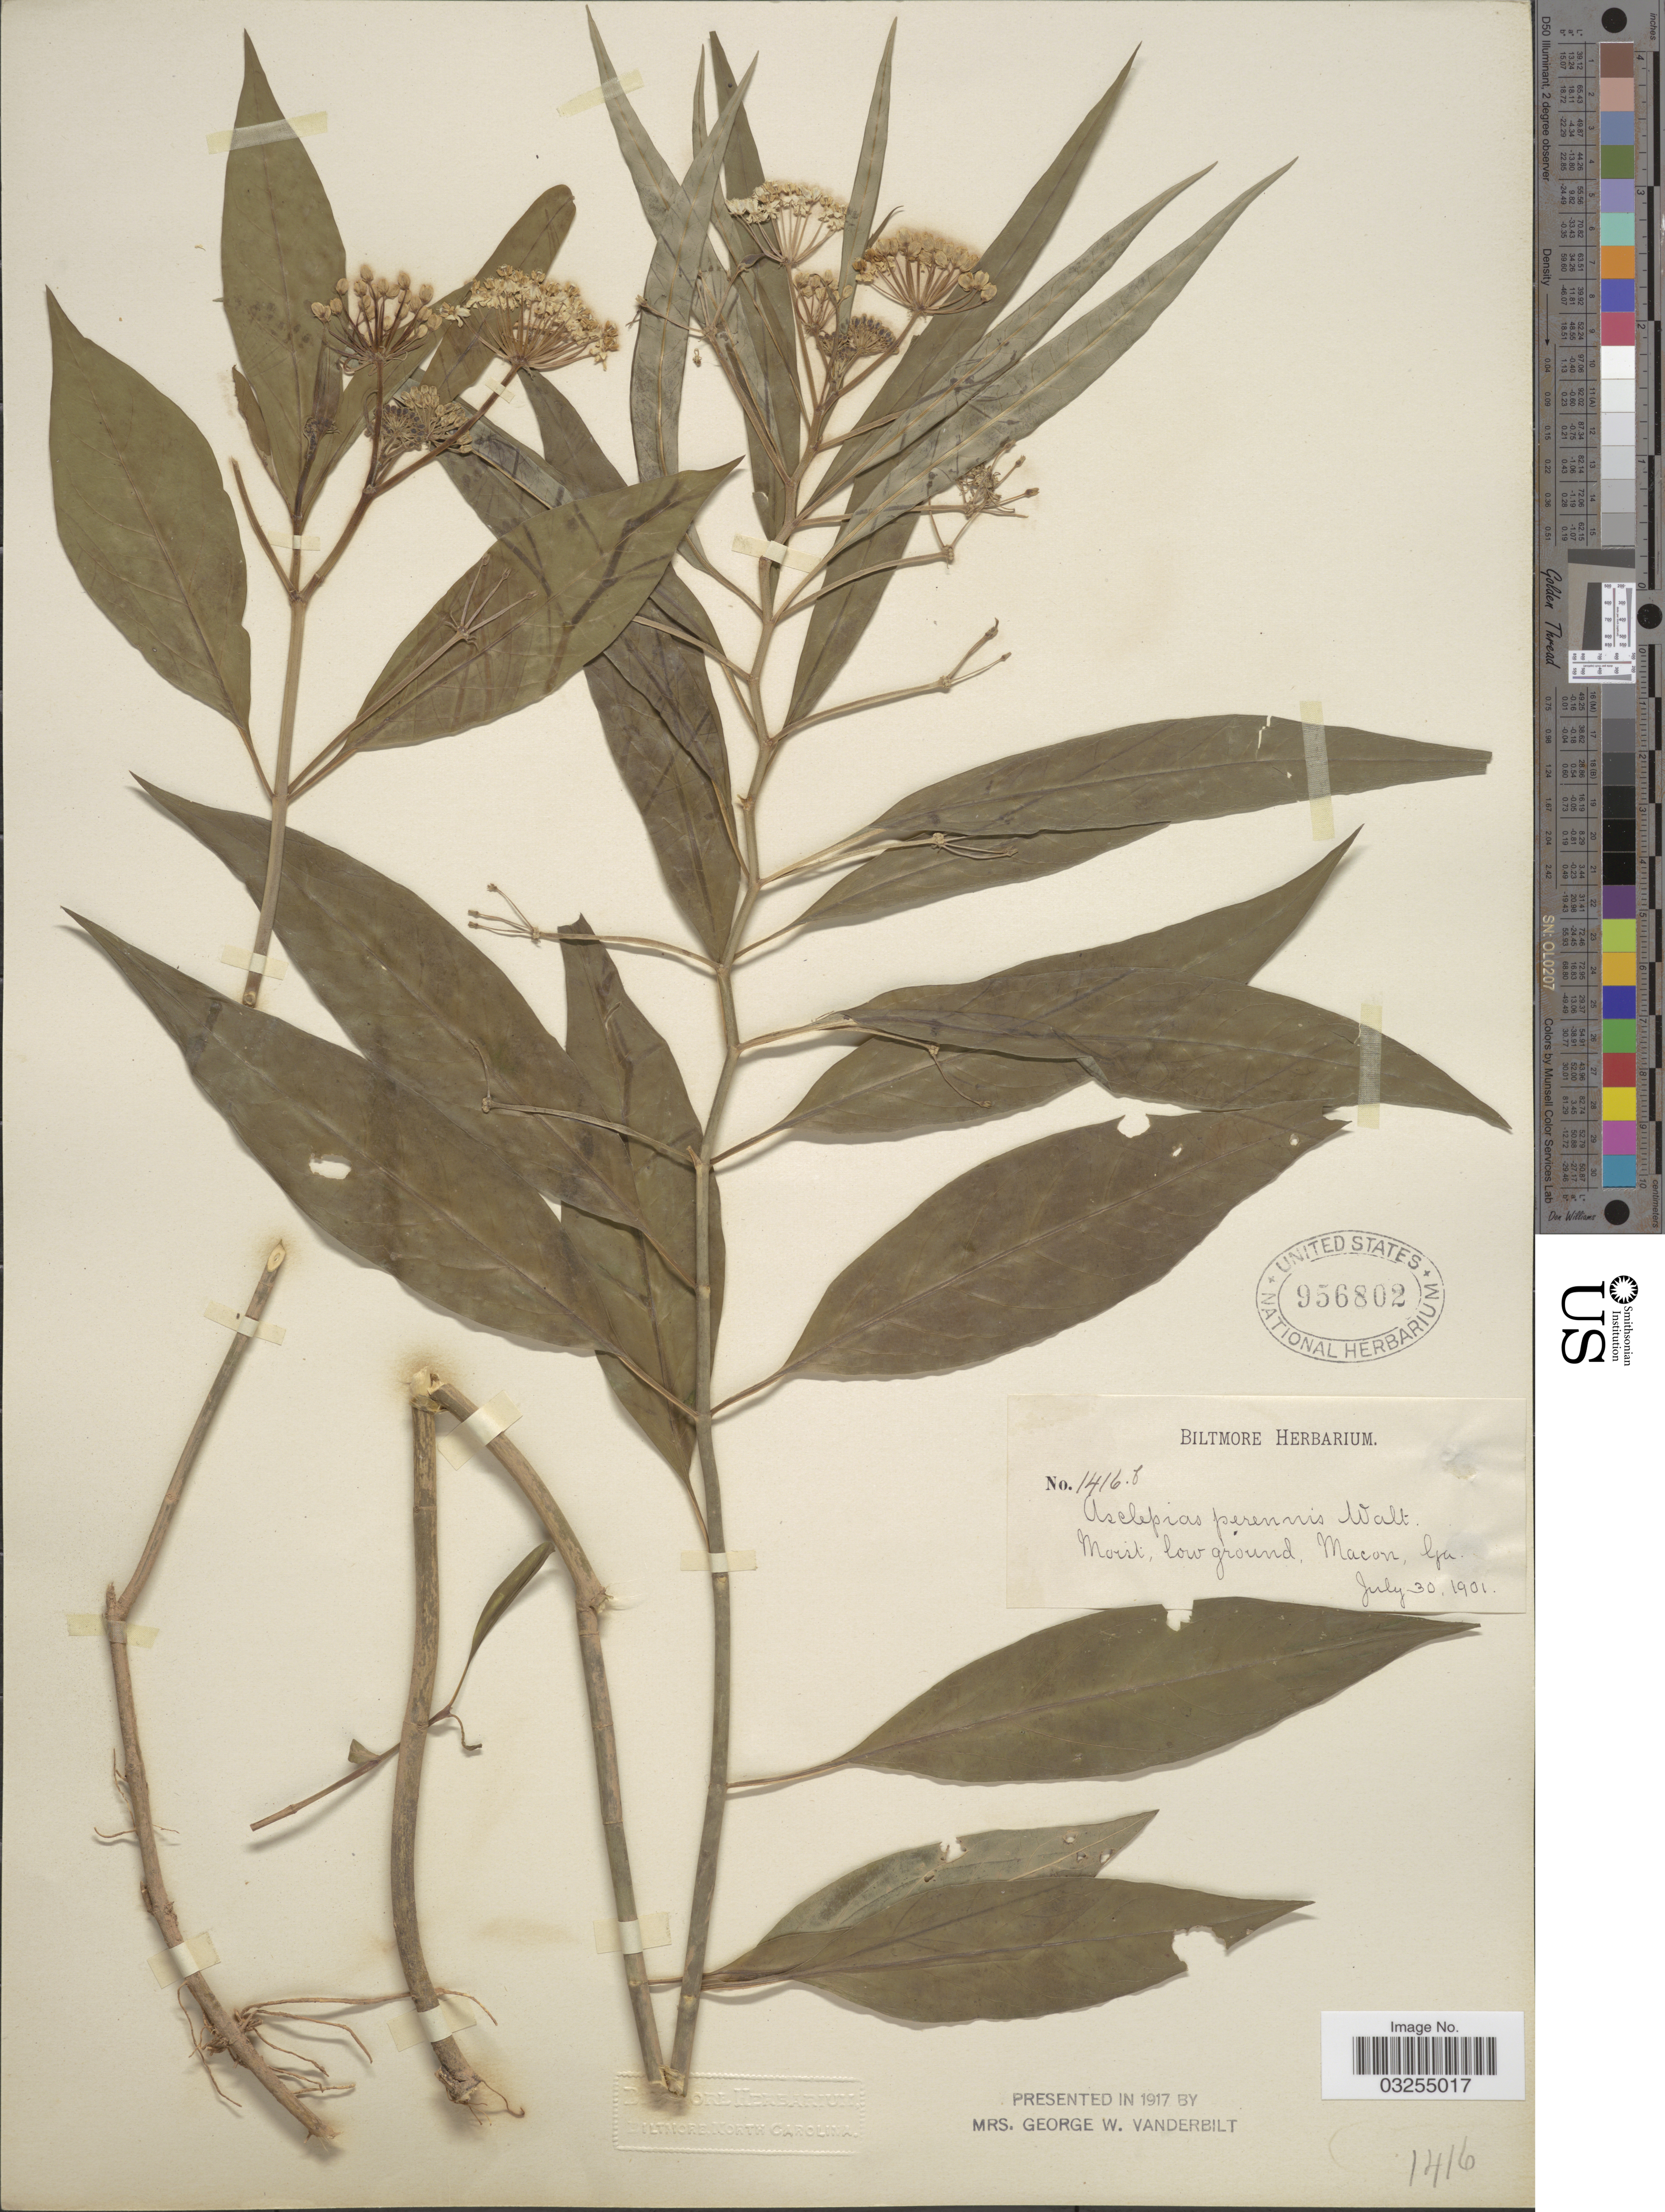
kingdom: Plantae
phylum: Tracheophyta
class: Magnoliopsida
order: Gentianales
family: Apocynaceae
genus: Asclepias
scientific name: Asclepias perennis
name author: Walter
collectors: ex herb. Biltmore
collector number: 1416f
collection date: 1901-07-30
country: United States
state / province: Georgia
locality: Macon, Ga.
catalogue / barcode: US 956802